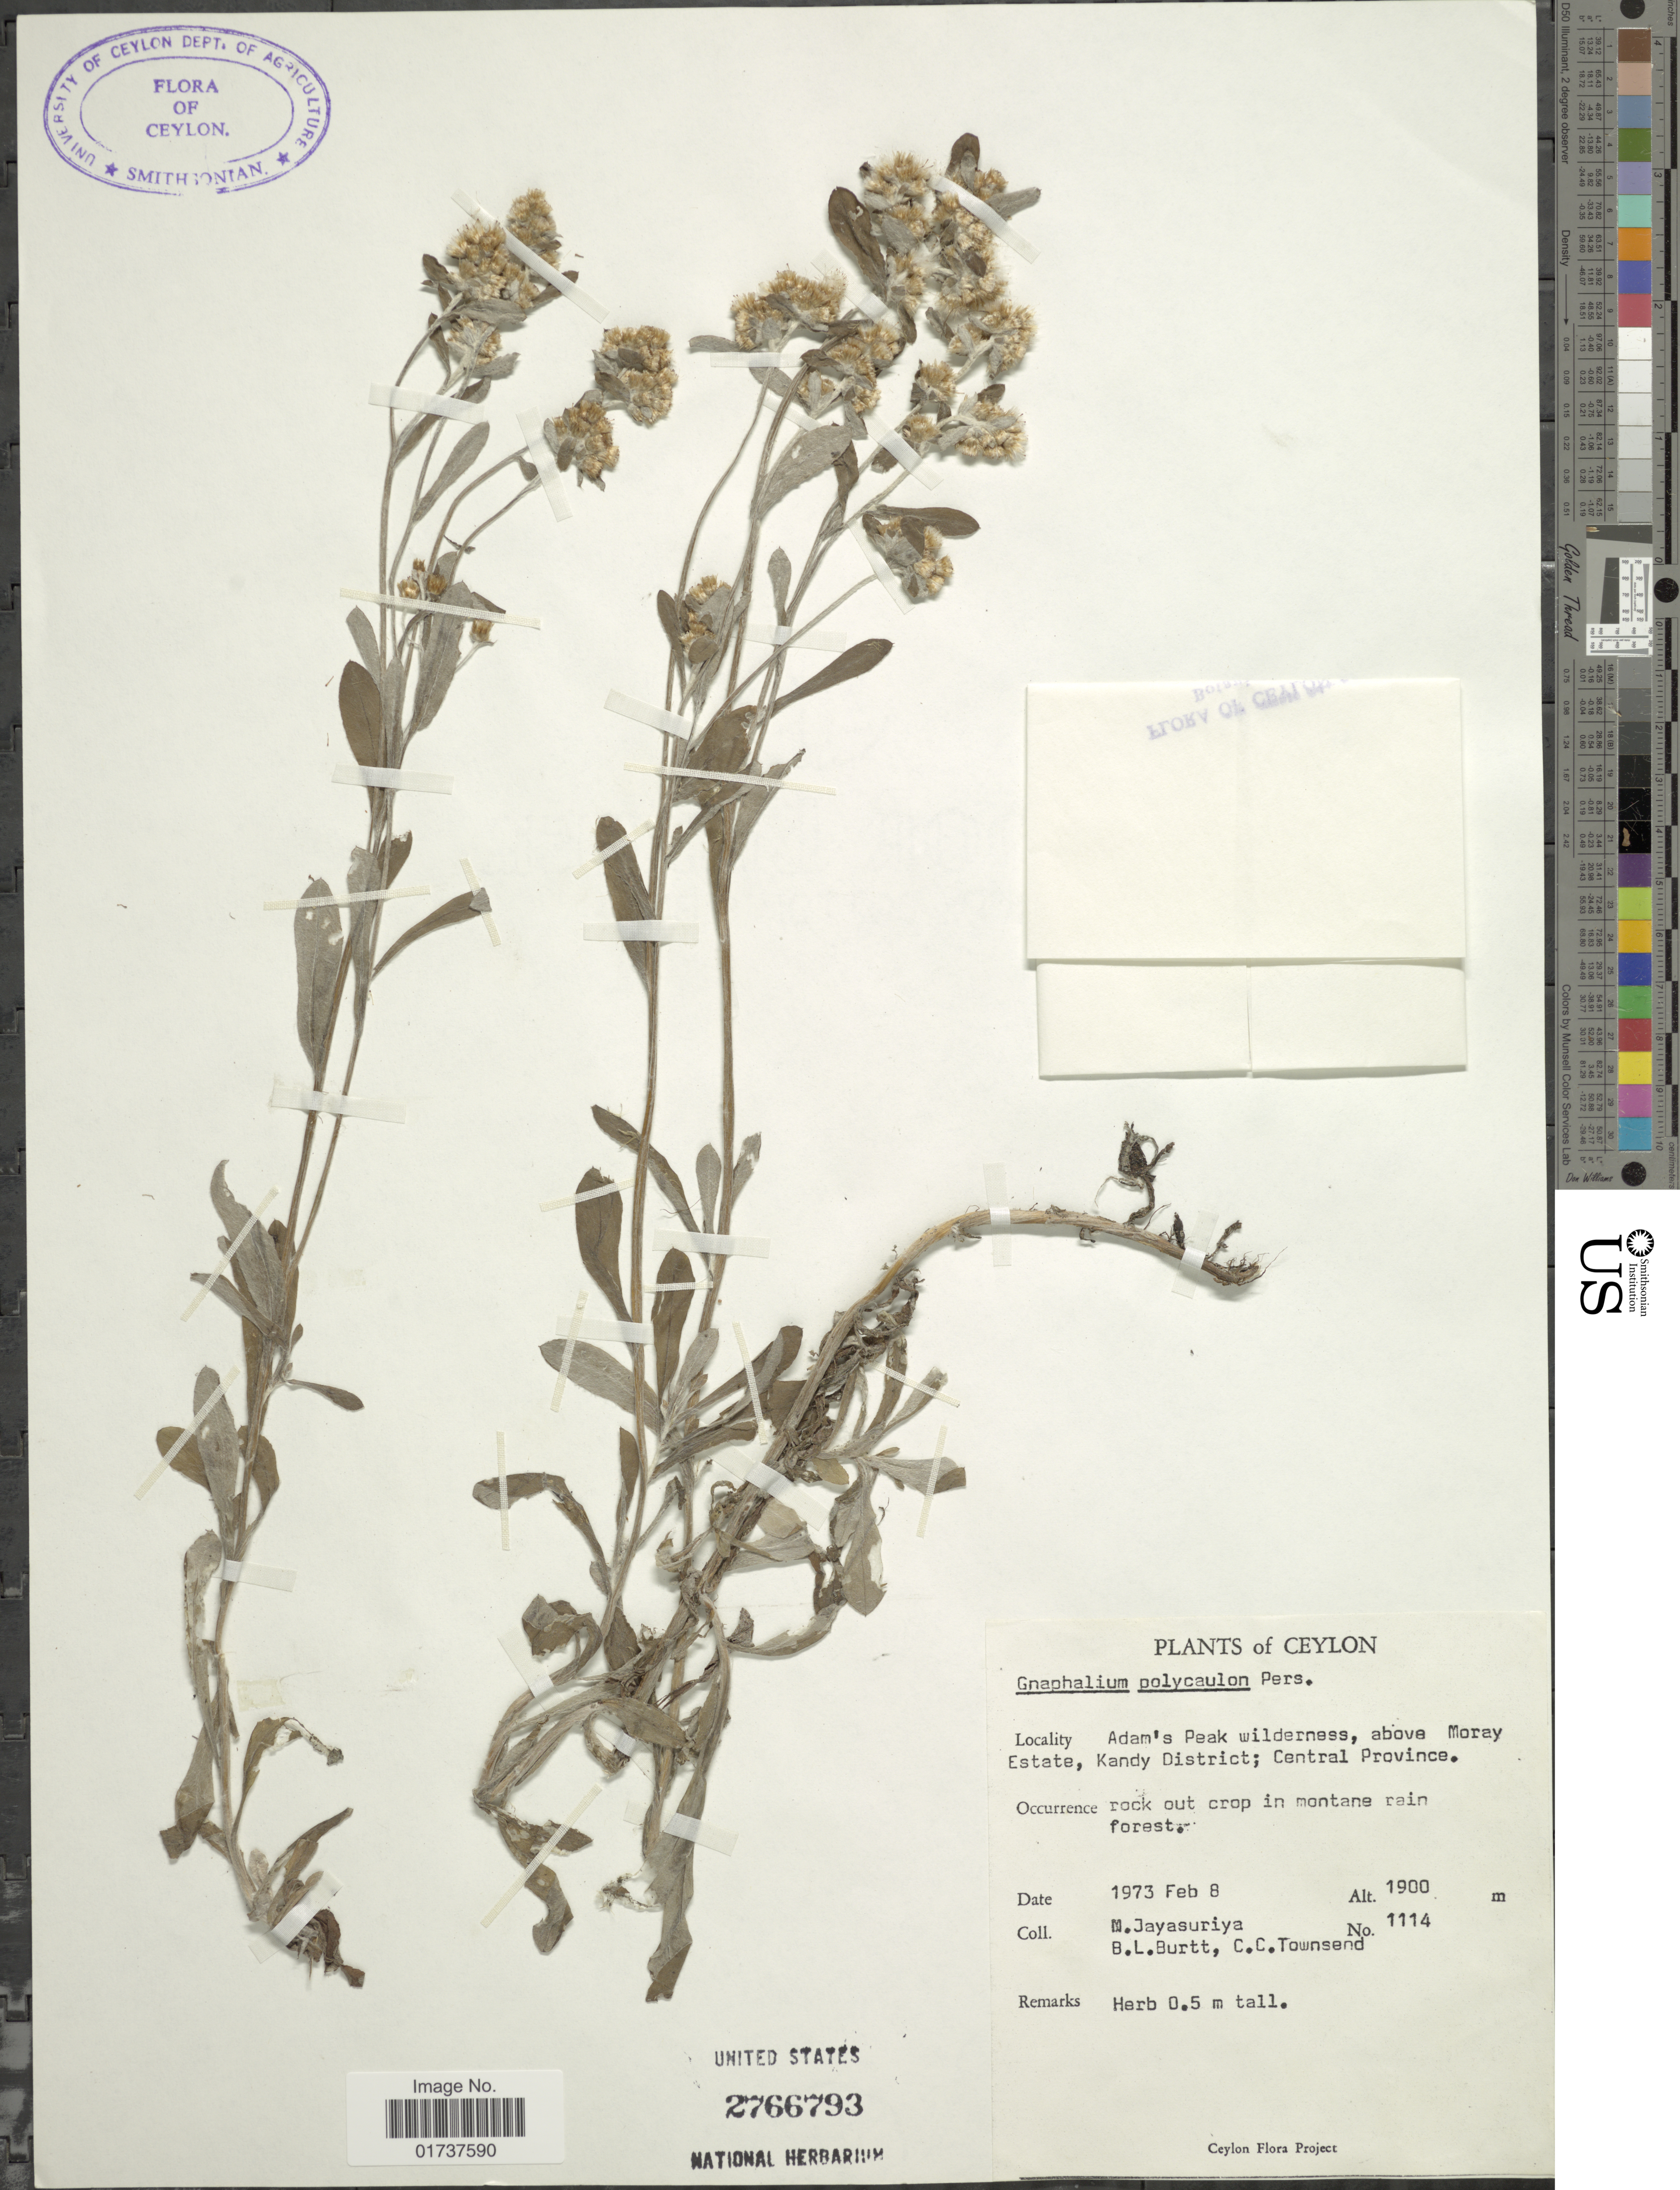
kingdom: Plantae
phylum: Tracheophyta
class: Magnoliopsida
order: Asterales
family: Asteraceae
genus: Gnaphalium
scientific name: Gnaphalium polycaulon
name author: Pers.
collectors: M. Jayasuria, B. L. Burtt & C. C. Townsend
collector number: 1114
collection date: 1973-02-08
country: Sri Lanka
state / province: Central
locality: Ceylon, Adam's Peak wilderness, above Moray Estate, Kandy District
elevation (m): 1900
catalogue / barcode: US 2766793